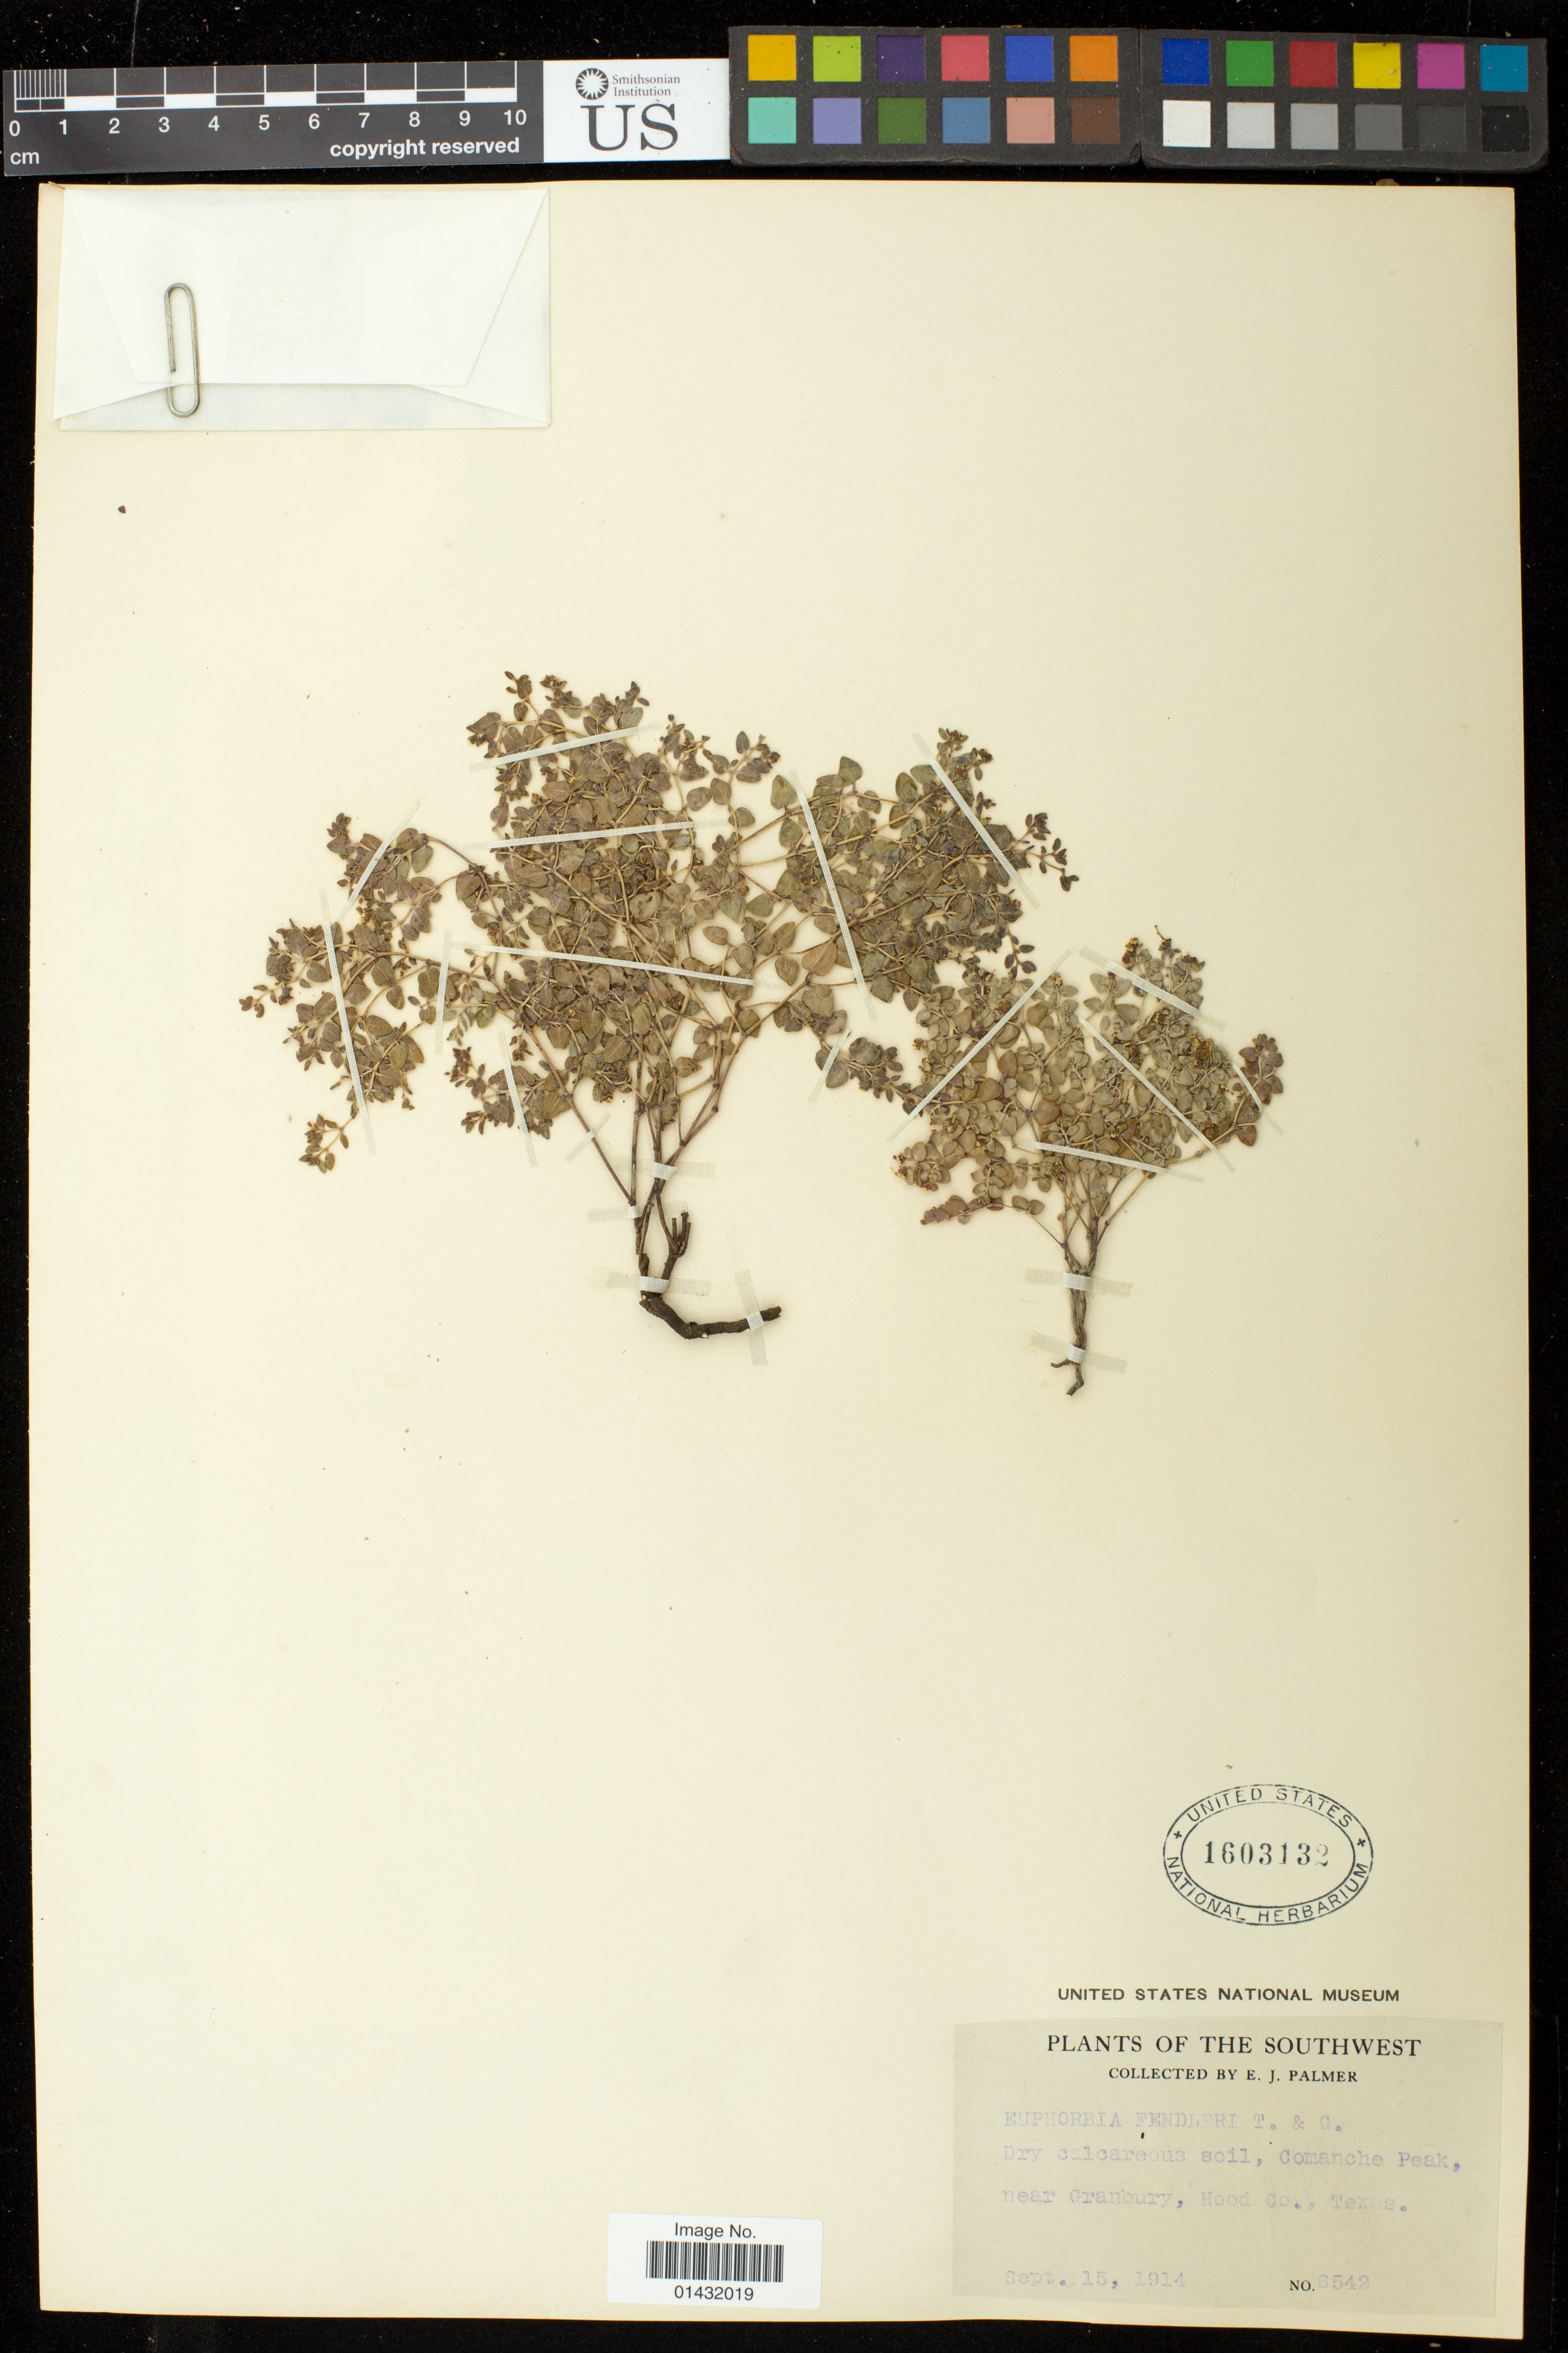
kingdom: Plantae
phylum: Tracheophyta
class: Magnoliopsida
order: Malpighiales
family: Euphorbiaceae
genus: Euphorbia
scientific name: Euphorbia fendleri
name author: Torr. & A. Gray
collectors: E. J. Palmer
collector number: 6542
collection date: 1914-09-15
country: United States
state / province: Texas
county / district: Hood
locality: Comanche Peak, near Granbury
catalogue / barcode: US 1603132